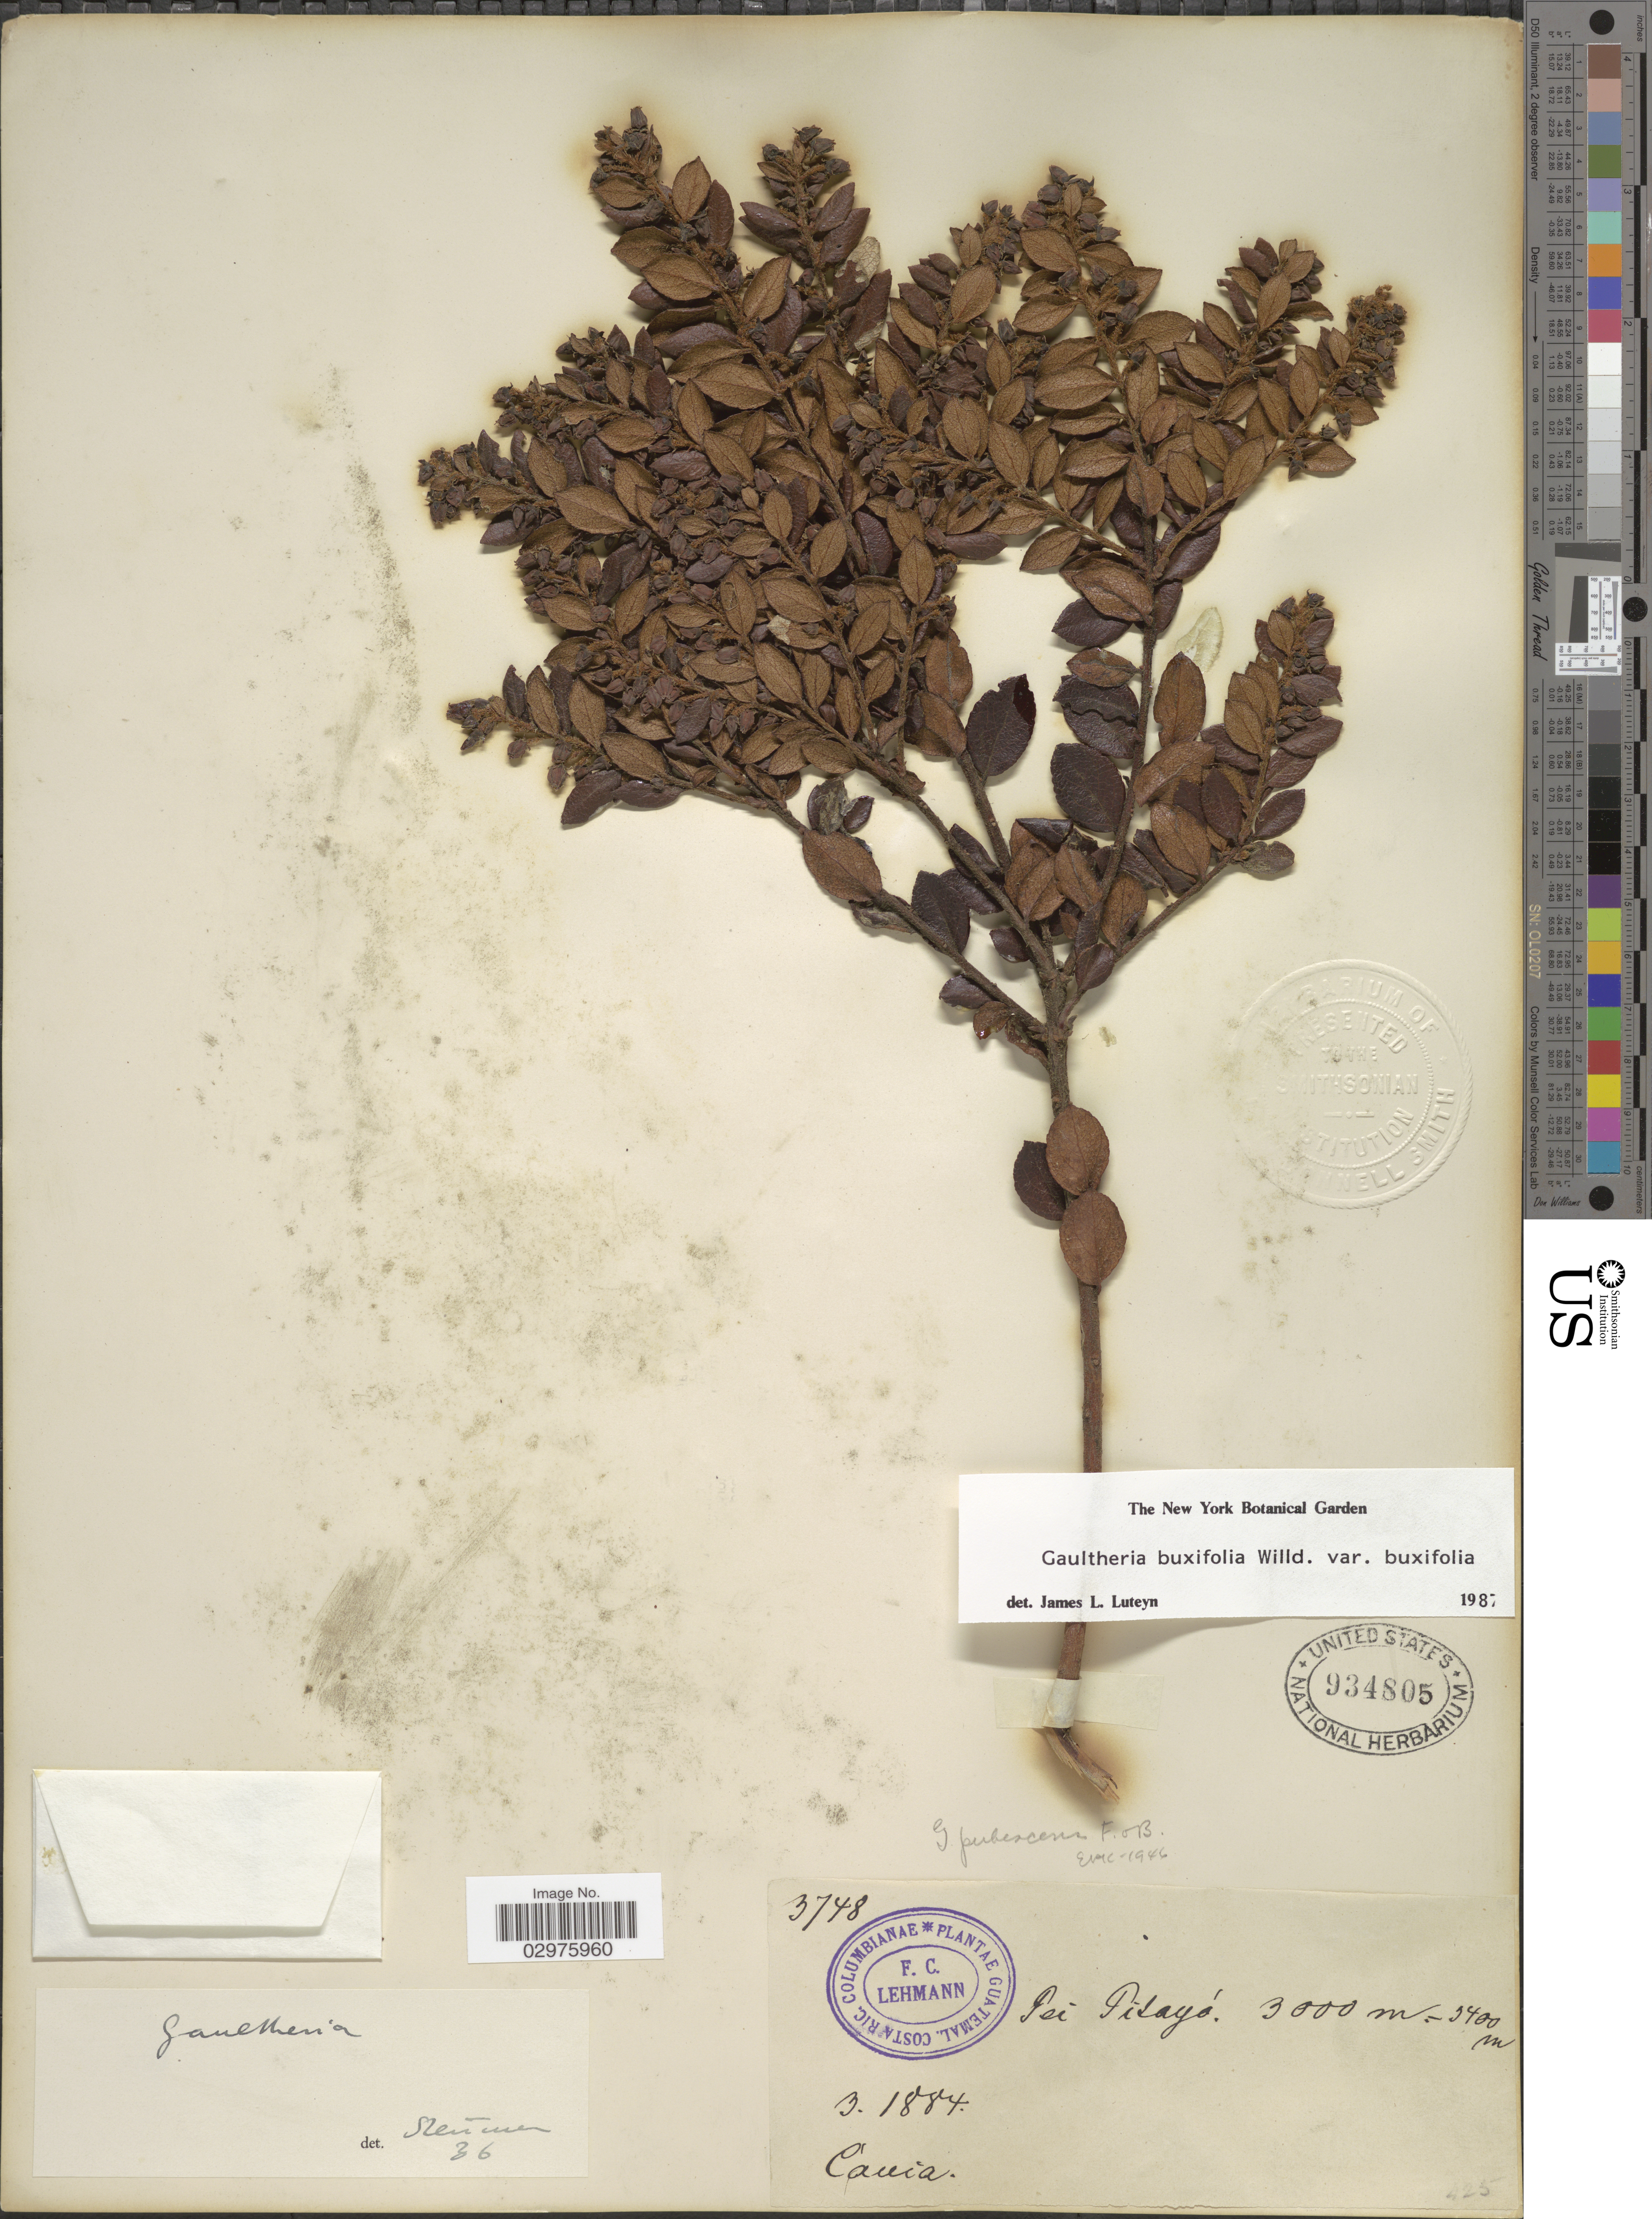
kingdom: Plantae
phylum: Tracheophyta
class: Magnoliopsida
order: Ericales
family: Ericaceae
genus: Gaultheria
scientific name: Gaultheria buxifolia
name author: Willd.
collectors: F. C. Lehmann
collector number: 3748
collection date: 1884-03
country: Colombia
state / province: Cauca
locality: Pei Pitayó.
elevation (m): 3000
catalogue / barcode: US 934805